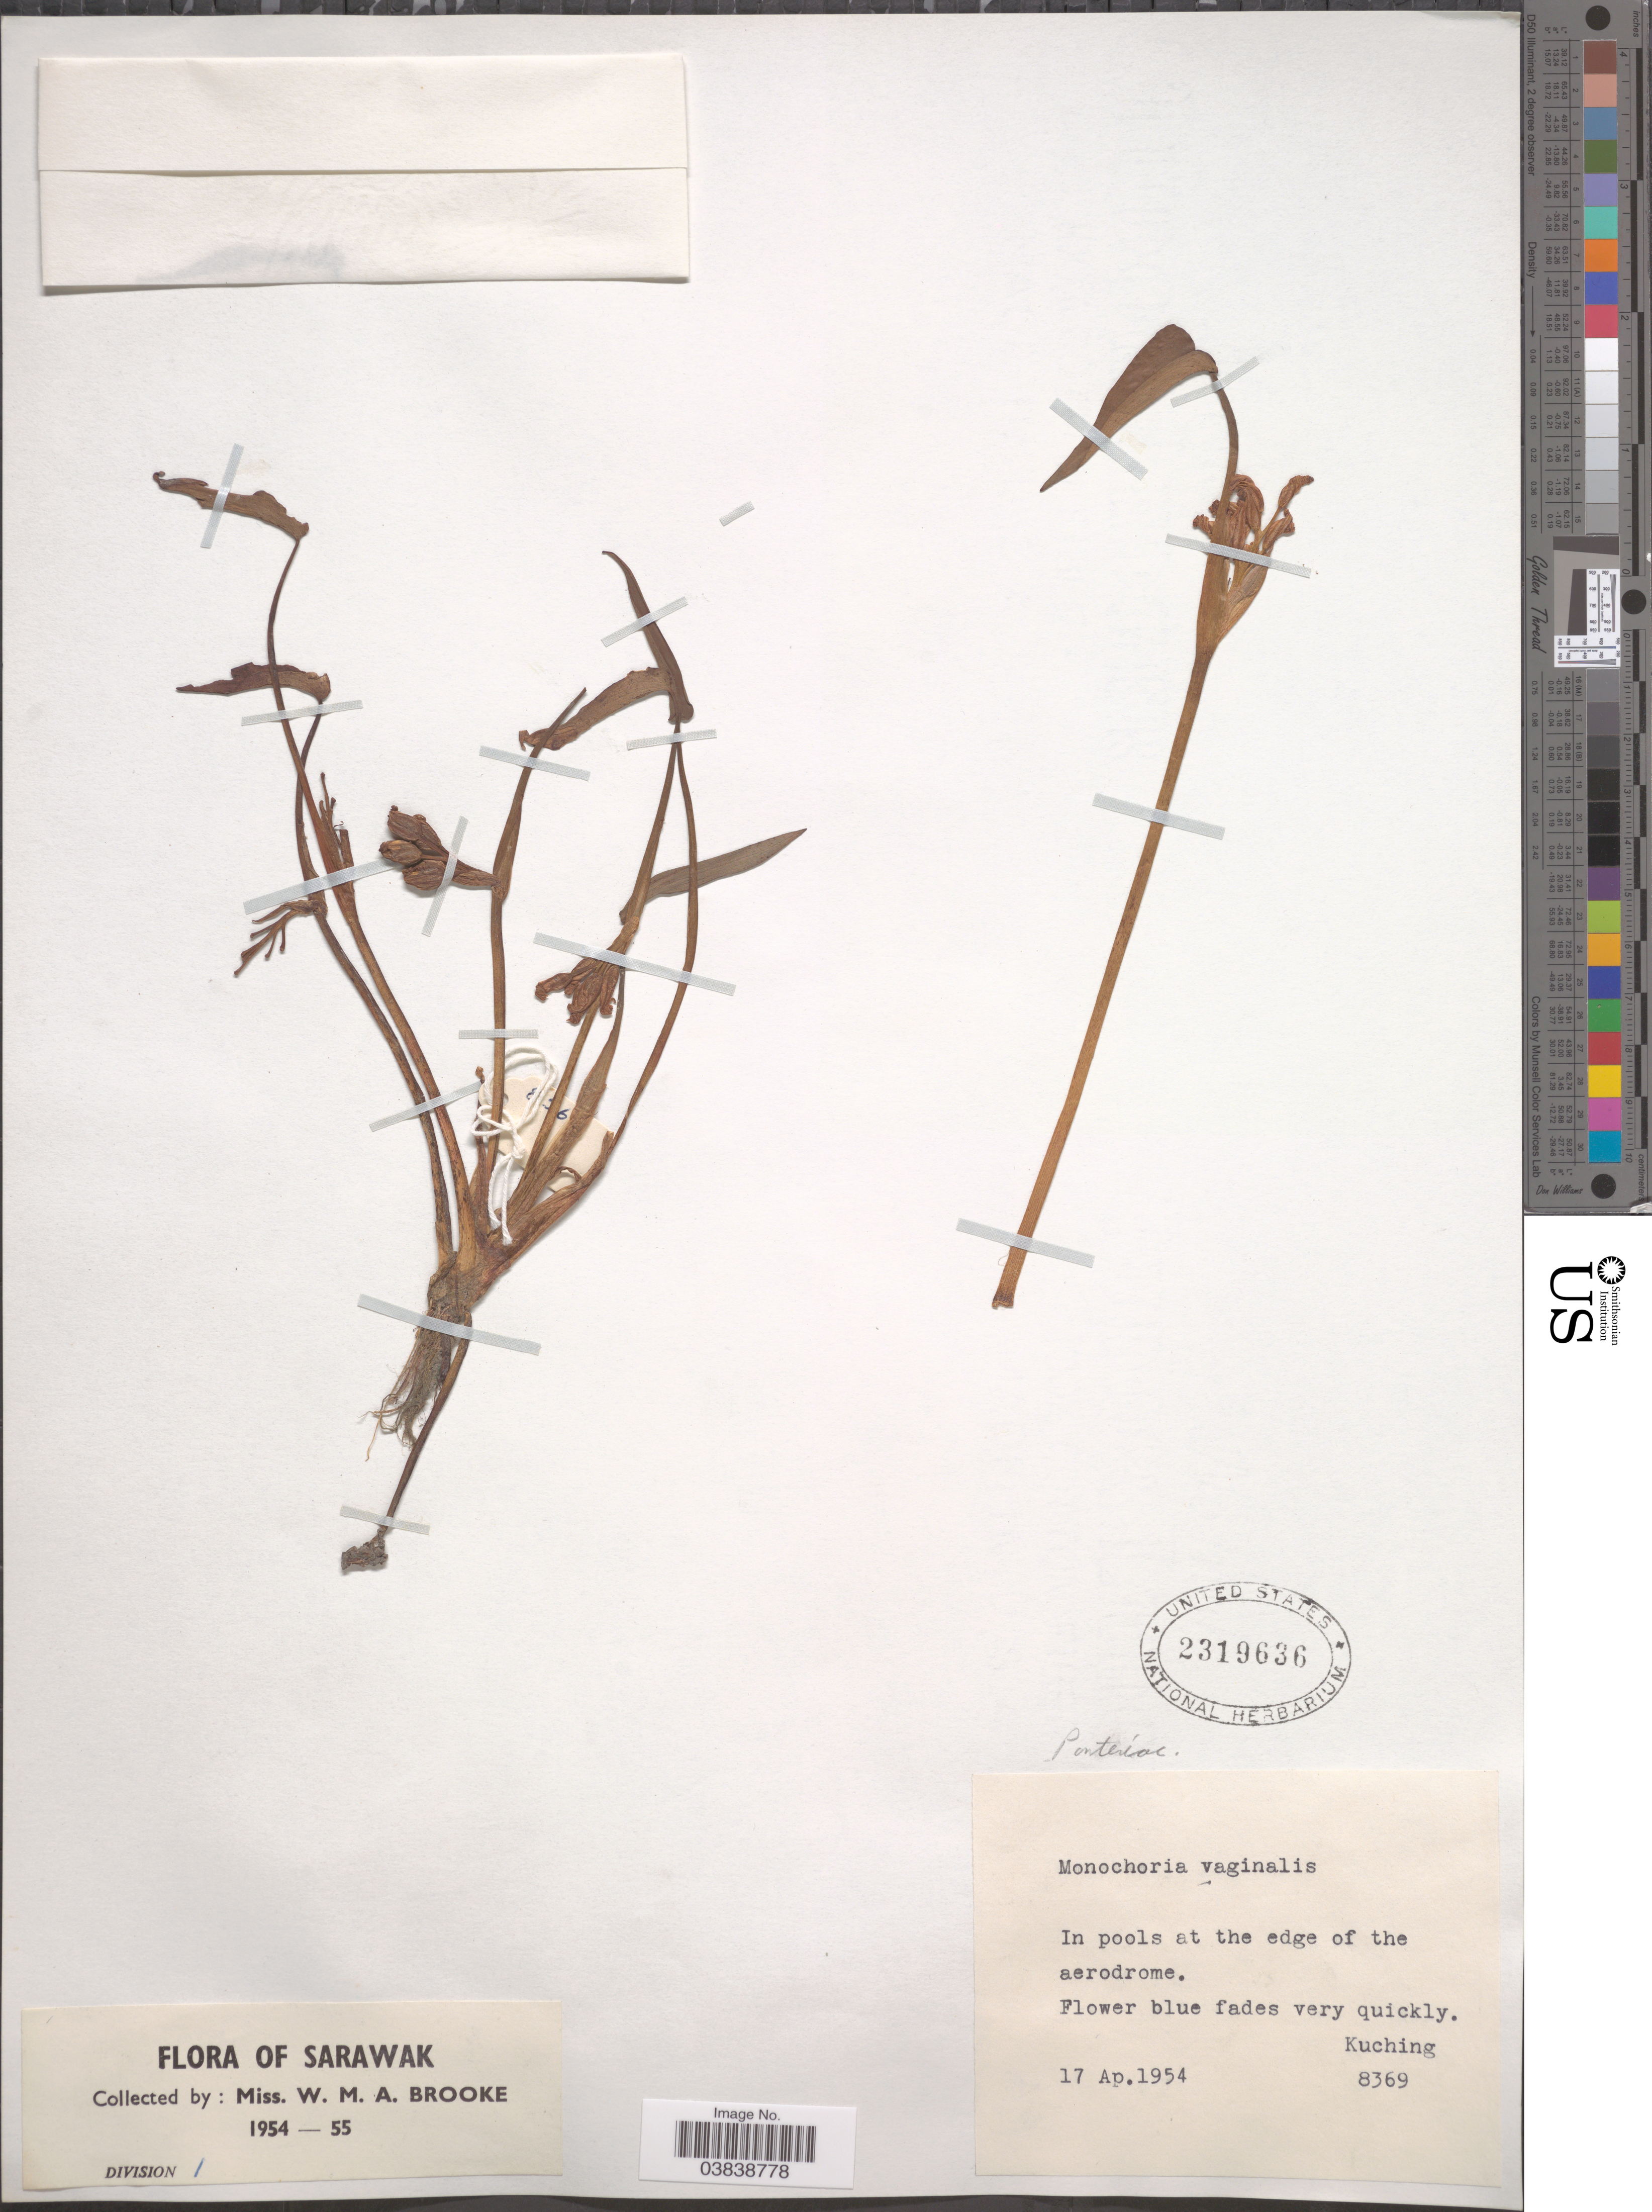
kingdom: Plantae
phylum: Tracheophyta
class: Liliopsida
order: Commelinales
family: Pontederiaceae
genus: Monochoria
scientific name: Monochoria vaginalis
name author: (Burm. f.) C. Presl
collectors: W. Brooke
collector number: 8369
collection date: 1954-04-17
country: Malaysia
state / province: Sarawak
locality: Kuching.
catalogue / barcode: US 2319636